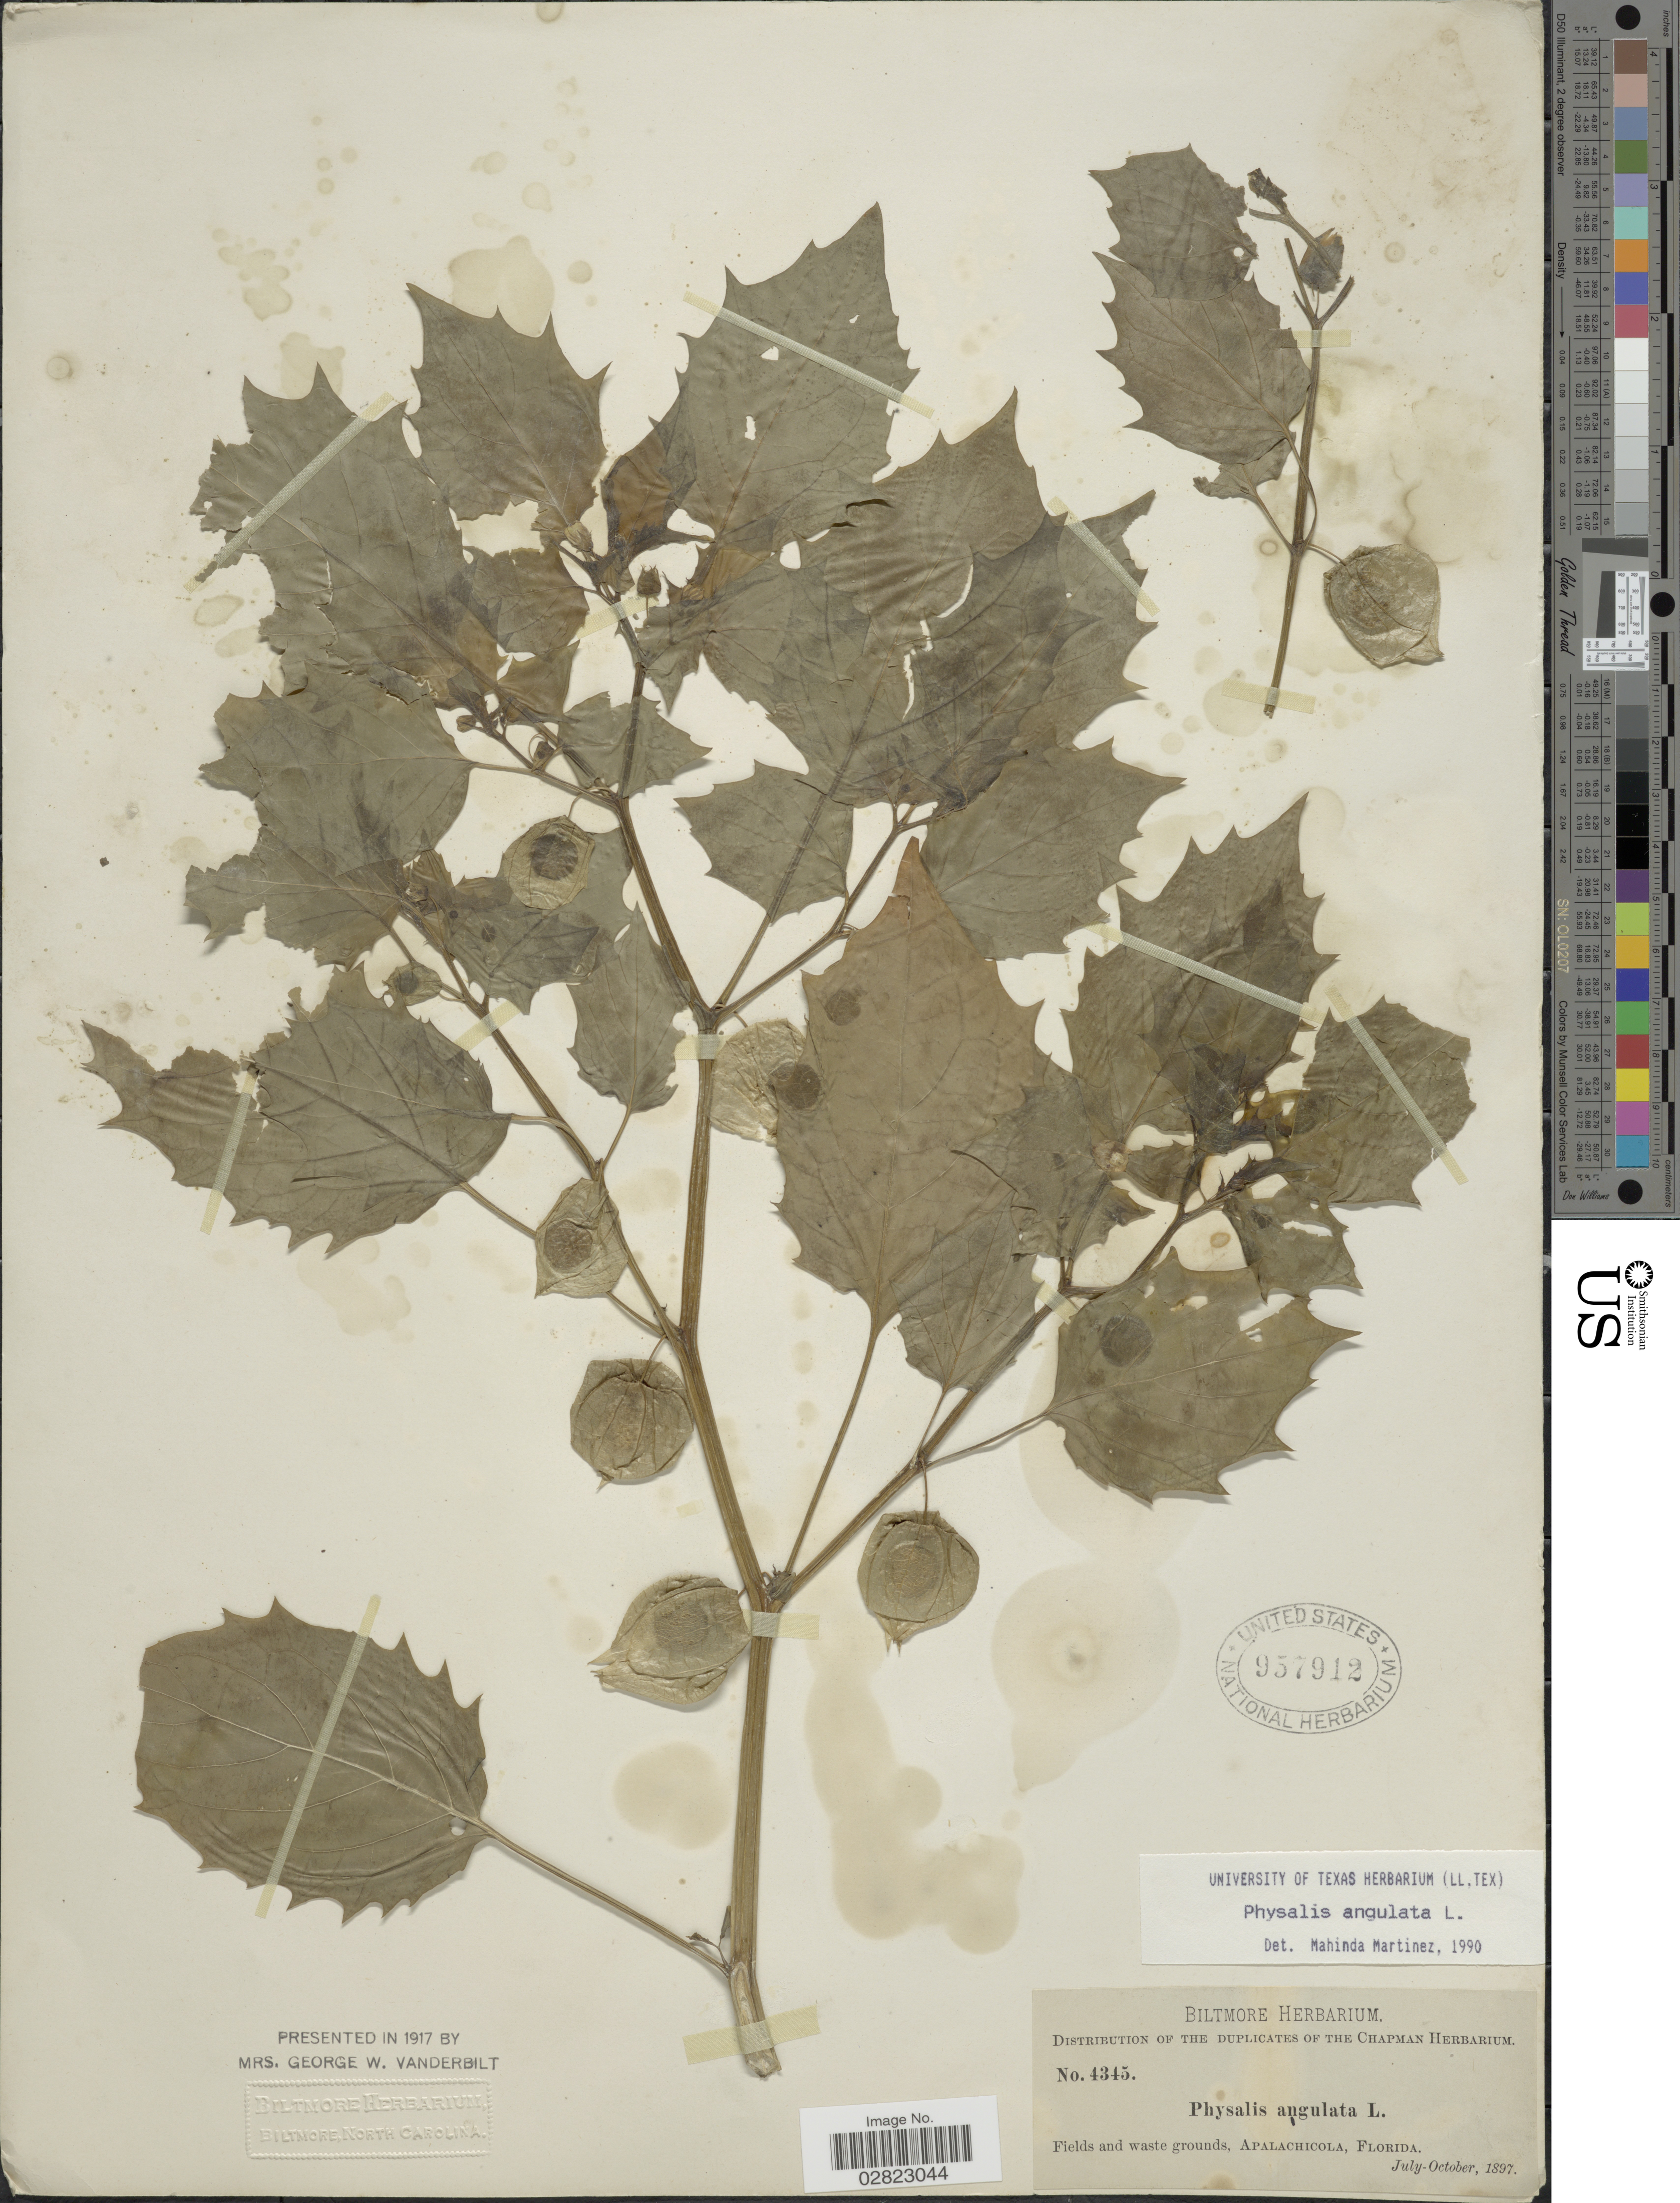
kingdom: Plantae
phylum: Tracheophyta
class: Magnoliopsida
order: Solanales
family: Solanaceae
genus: Physalis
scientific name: Physalis angulata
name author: L.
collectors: ex herb. Biltmore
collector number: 4345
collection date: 1897-07/1897-10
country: United States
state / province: Florida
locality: Apalachicola.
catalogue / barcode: US 957912